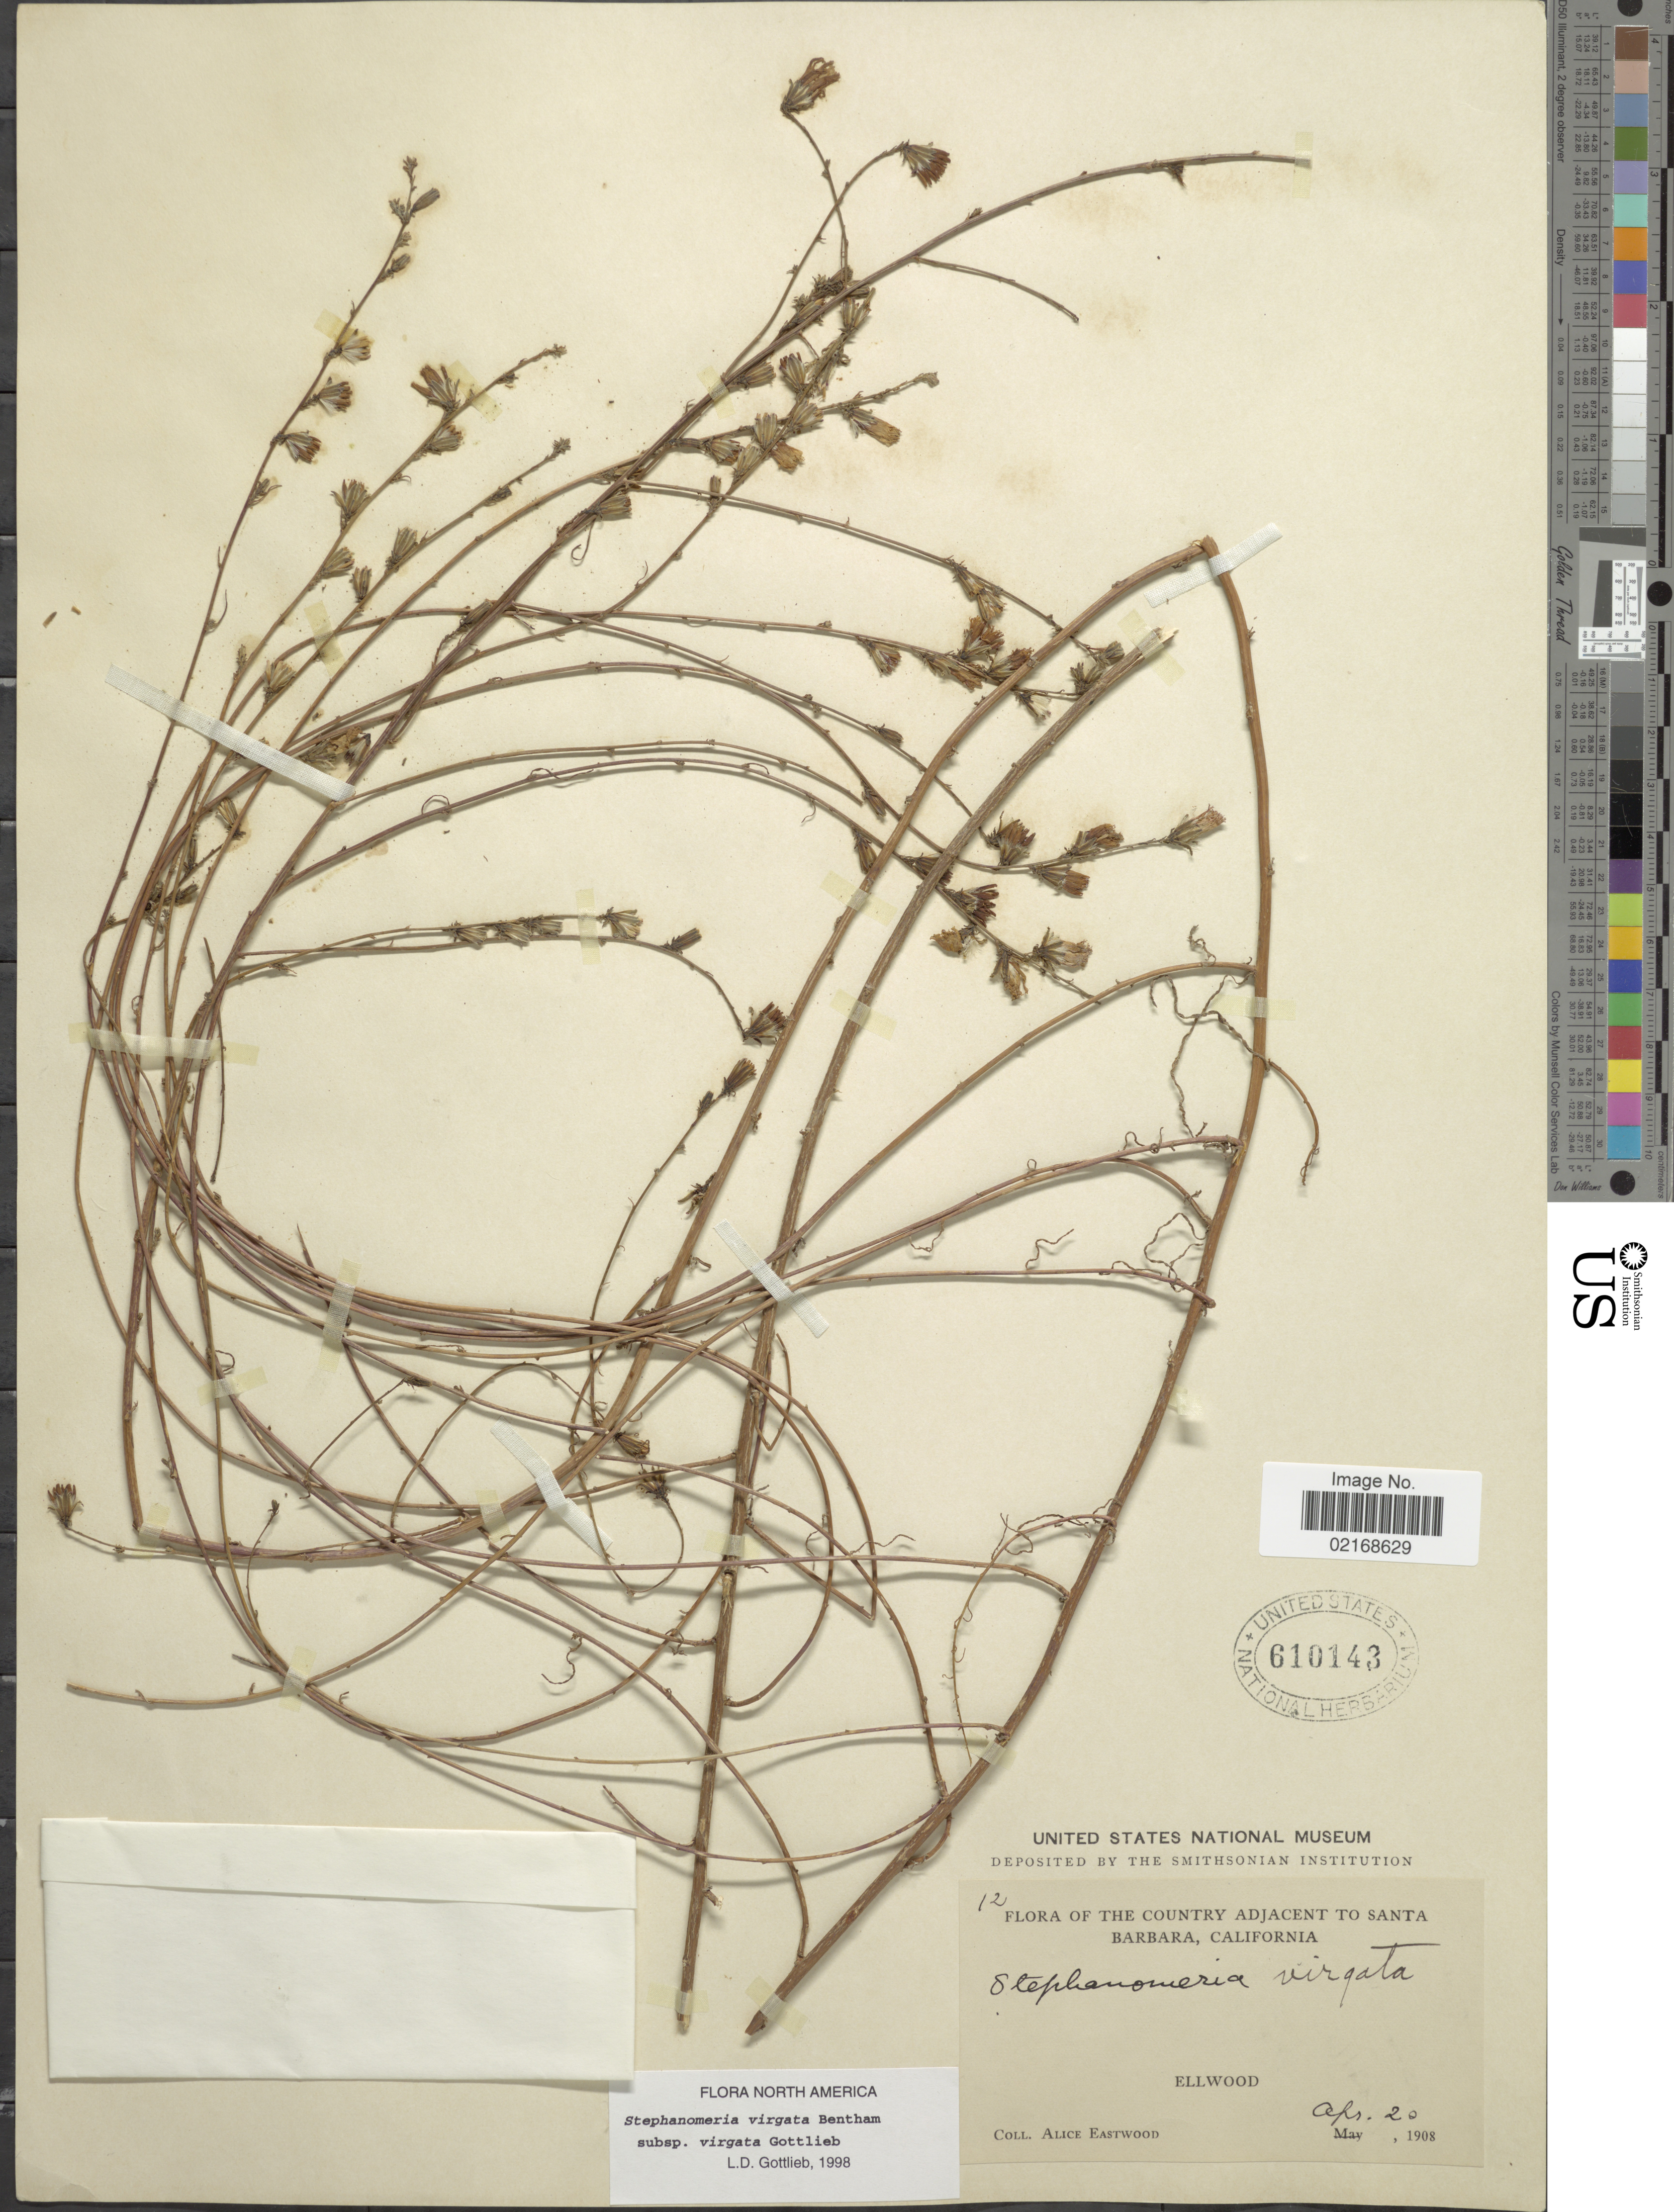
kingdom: Plantae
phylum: Tracheophyta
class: Magnoliopsida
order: Asterales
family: Asteraceae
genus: Stephanomeria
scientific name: Stephanomeria virgata subsp. virgata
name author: Benth.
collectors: A. Eastwood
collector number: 12?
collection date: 1908-04-20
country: United States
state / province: California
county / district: Santa Barbara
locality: The County Adjacent to Santa Barbara, Ellwood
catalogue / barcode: US 610143